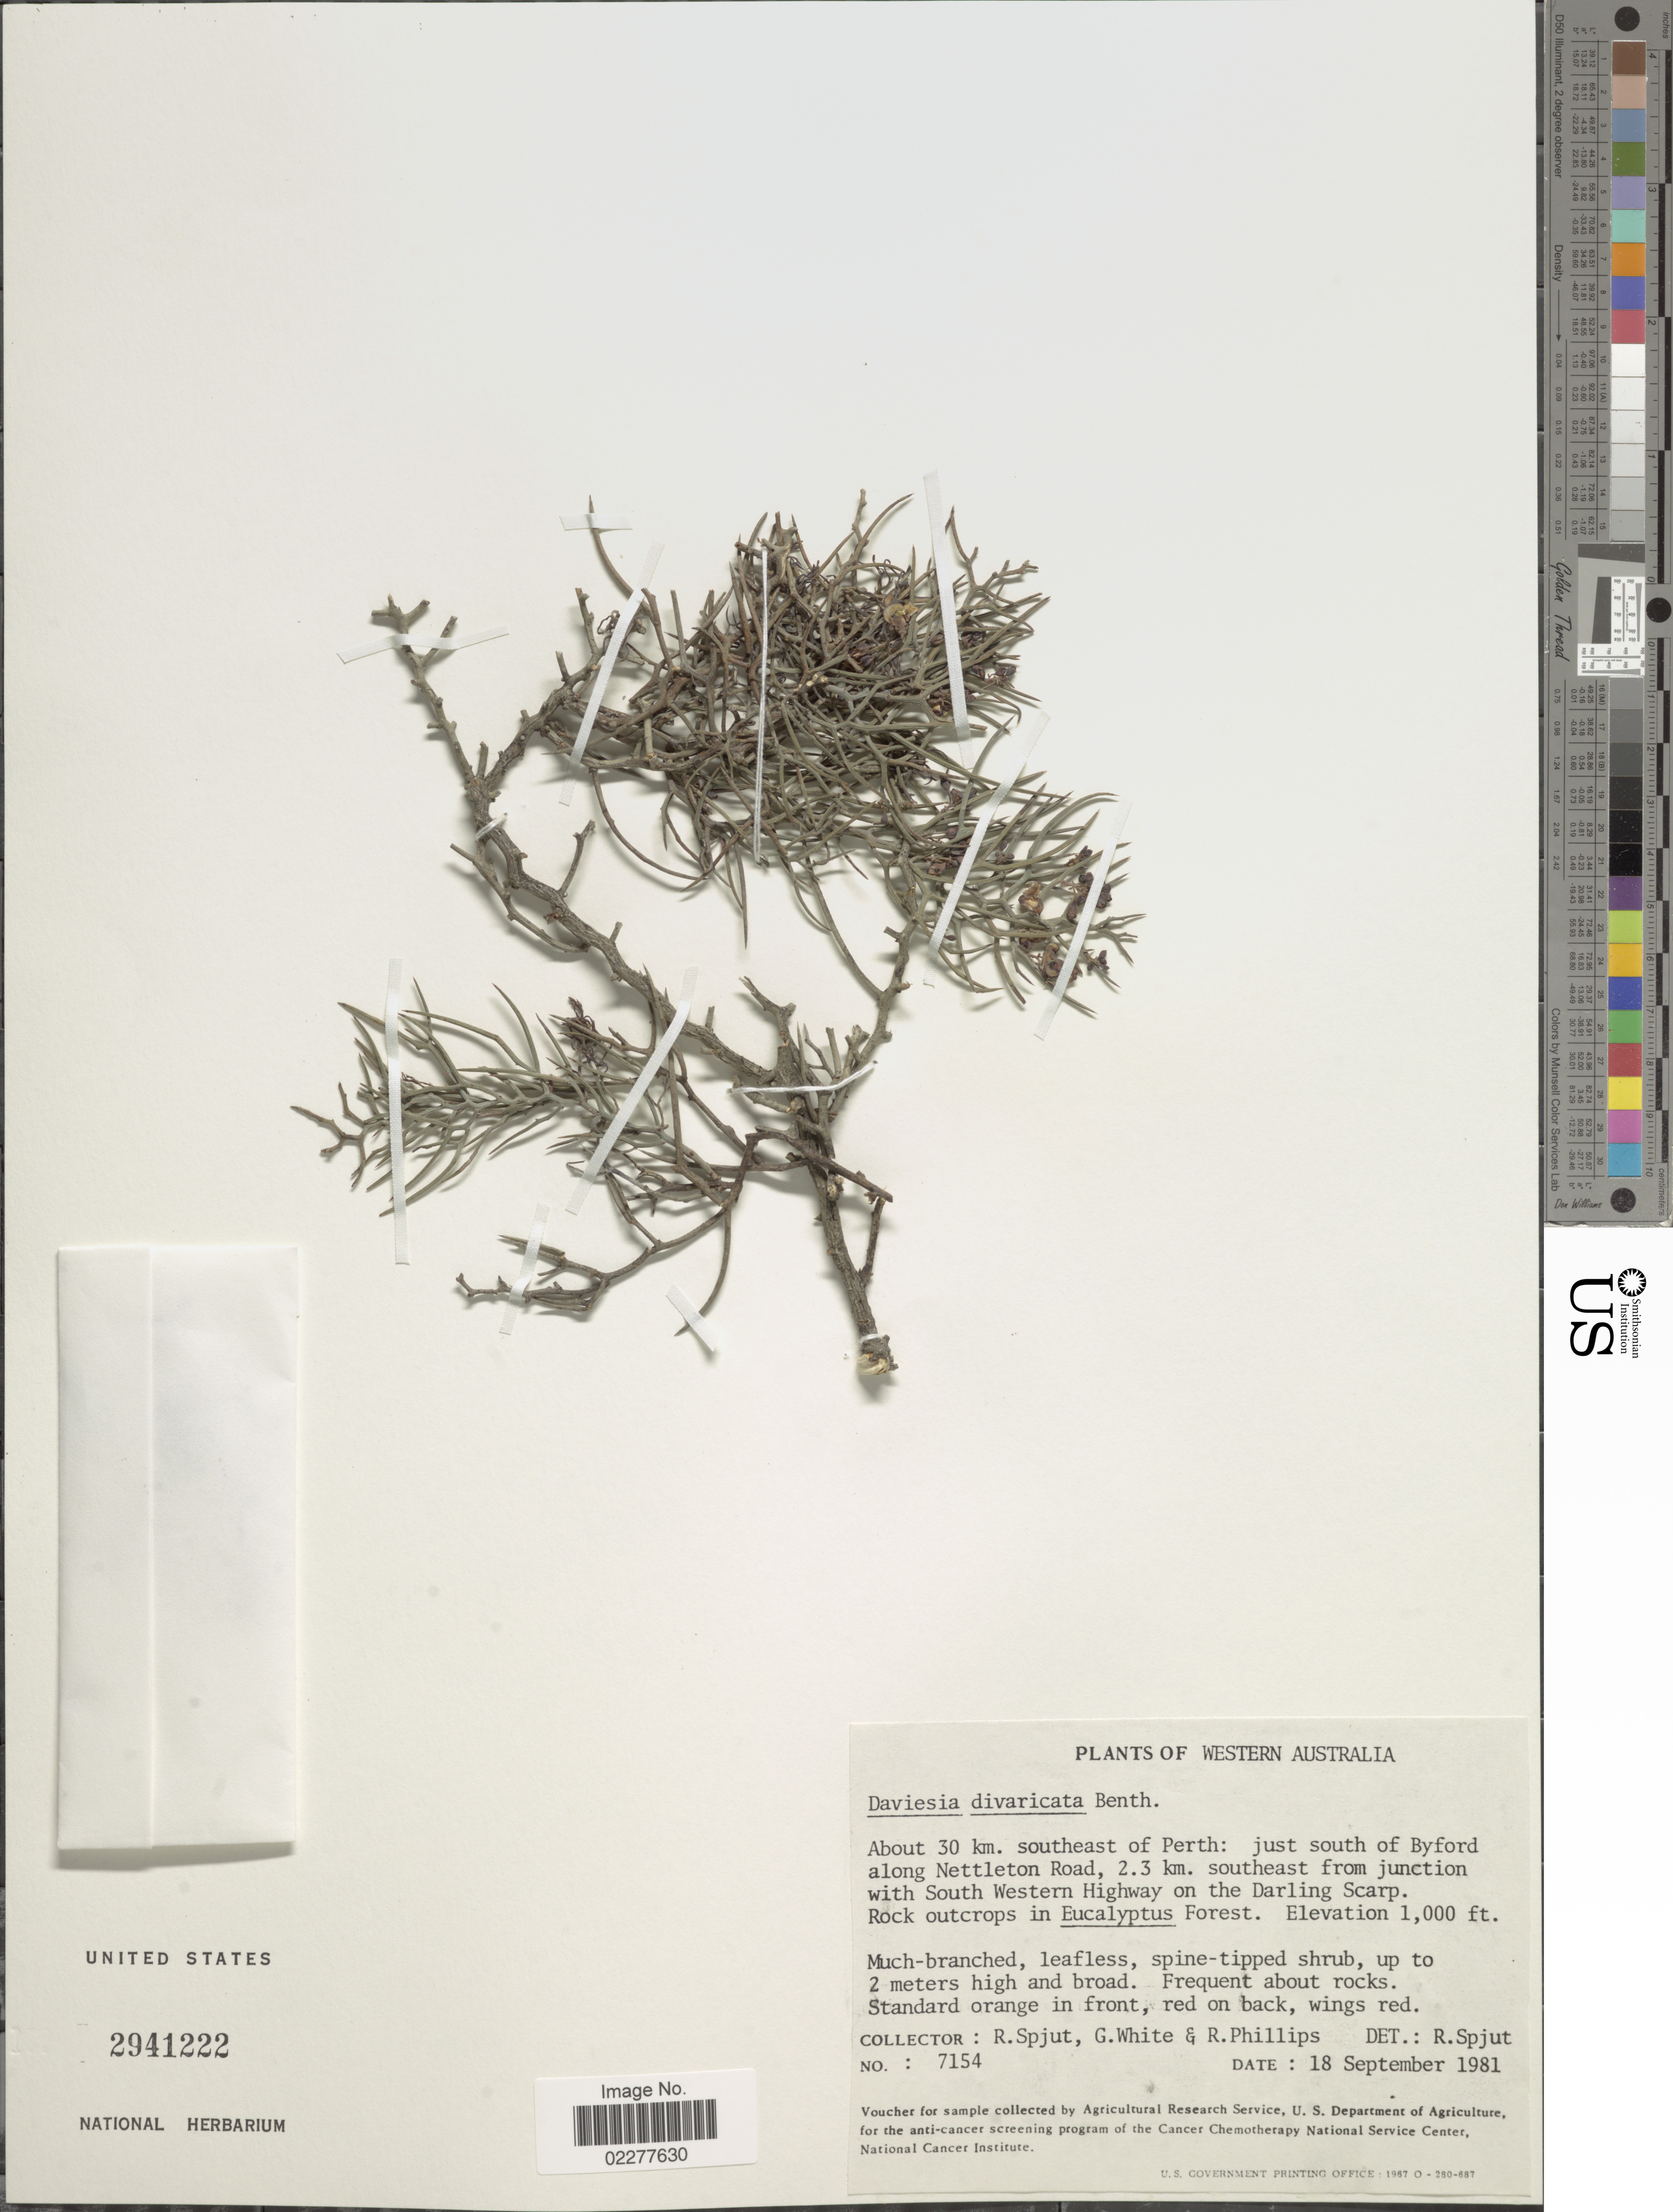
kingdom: Plantae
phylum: Tracheophyta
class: Magnoliopsida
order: Fabales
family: Fabaceae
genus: Daviesia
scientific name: Daviesia divaricata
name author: Benth.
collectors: R. Spjut, G. White & R. Phillips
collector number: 7154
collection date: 1981-09-18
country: Australia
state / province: Western Australia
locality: About 30 km, southeast of Perth: just south of Byford along Nettleton Road, 2.3 km southeast from junction with South Western Highway on the Darling Scarp. Rock outcrops in Eucalyptus Forest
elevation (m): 305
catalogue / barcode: US 2941222